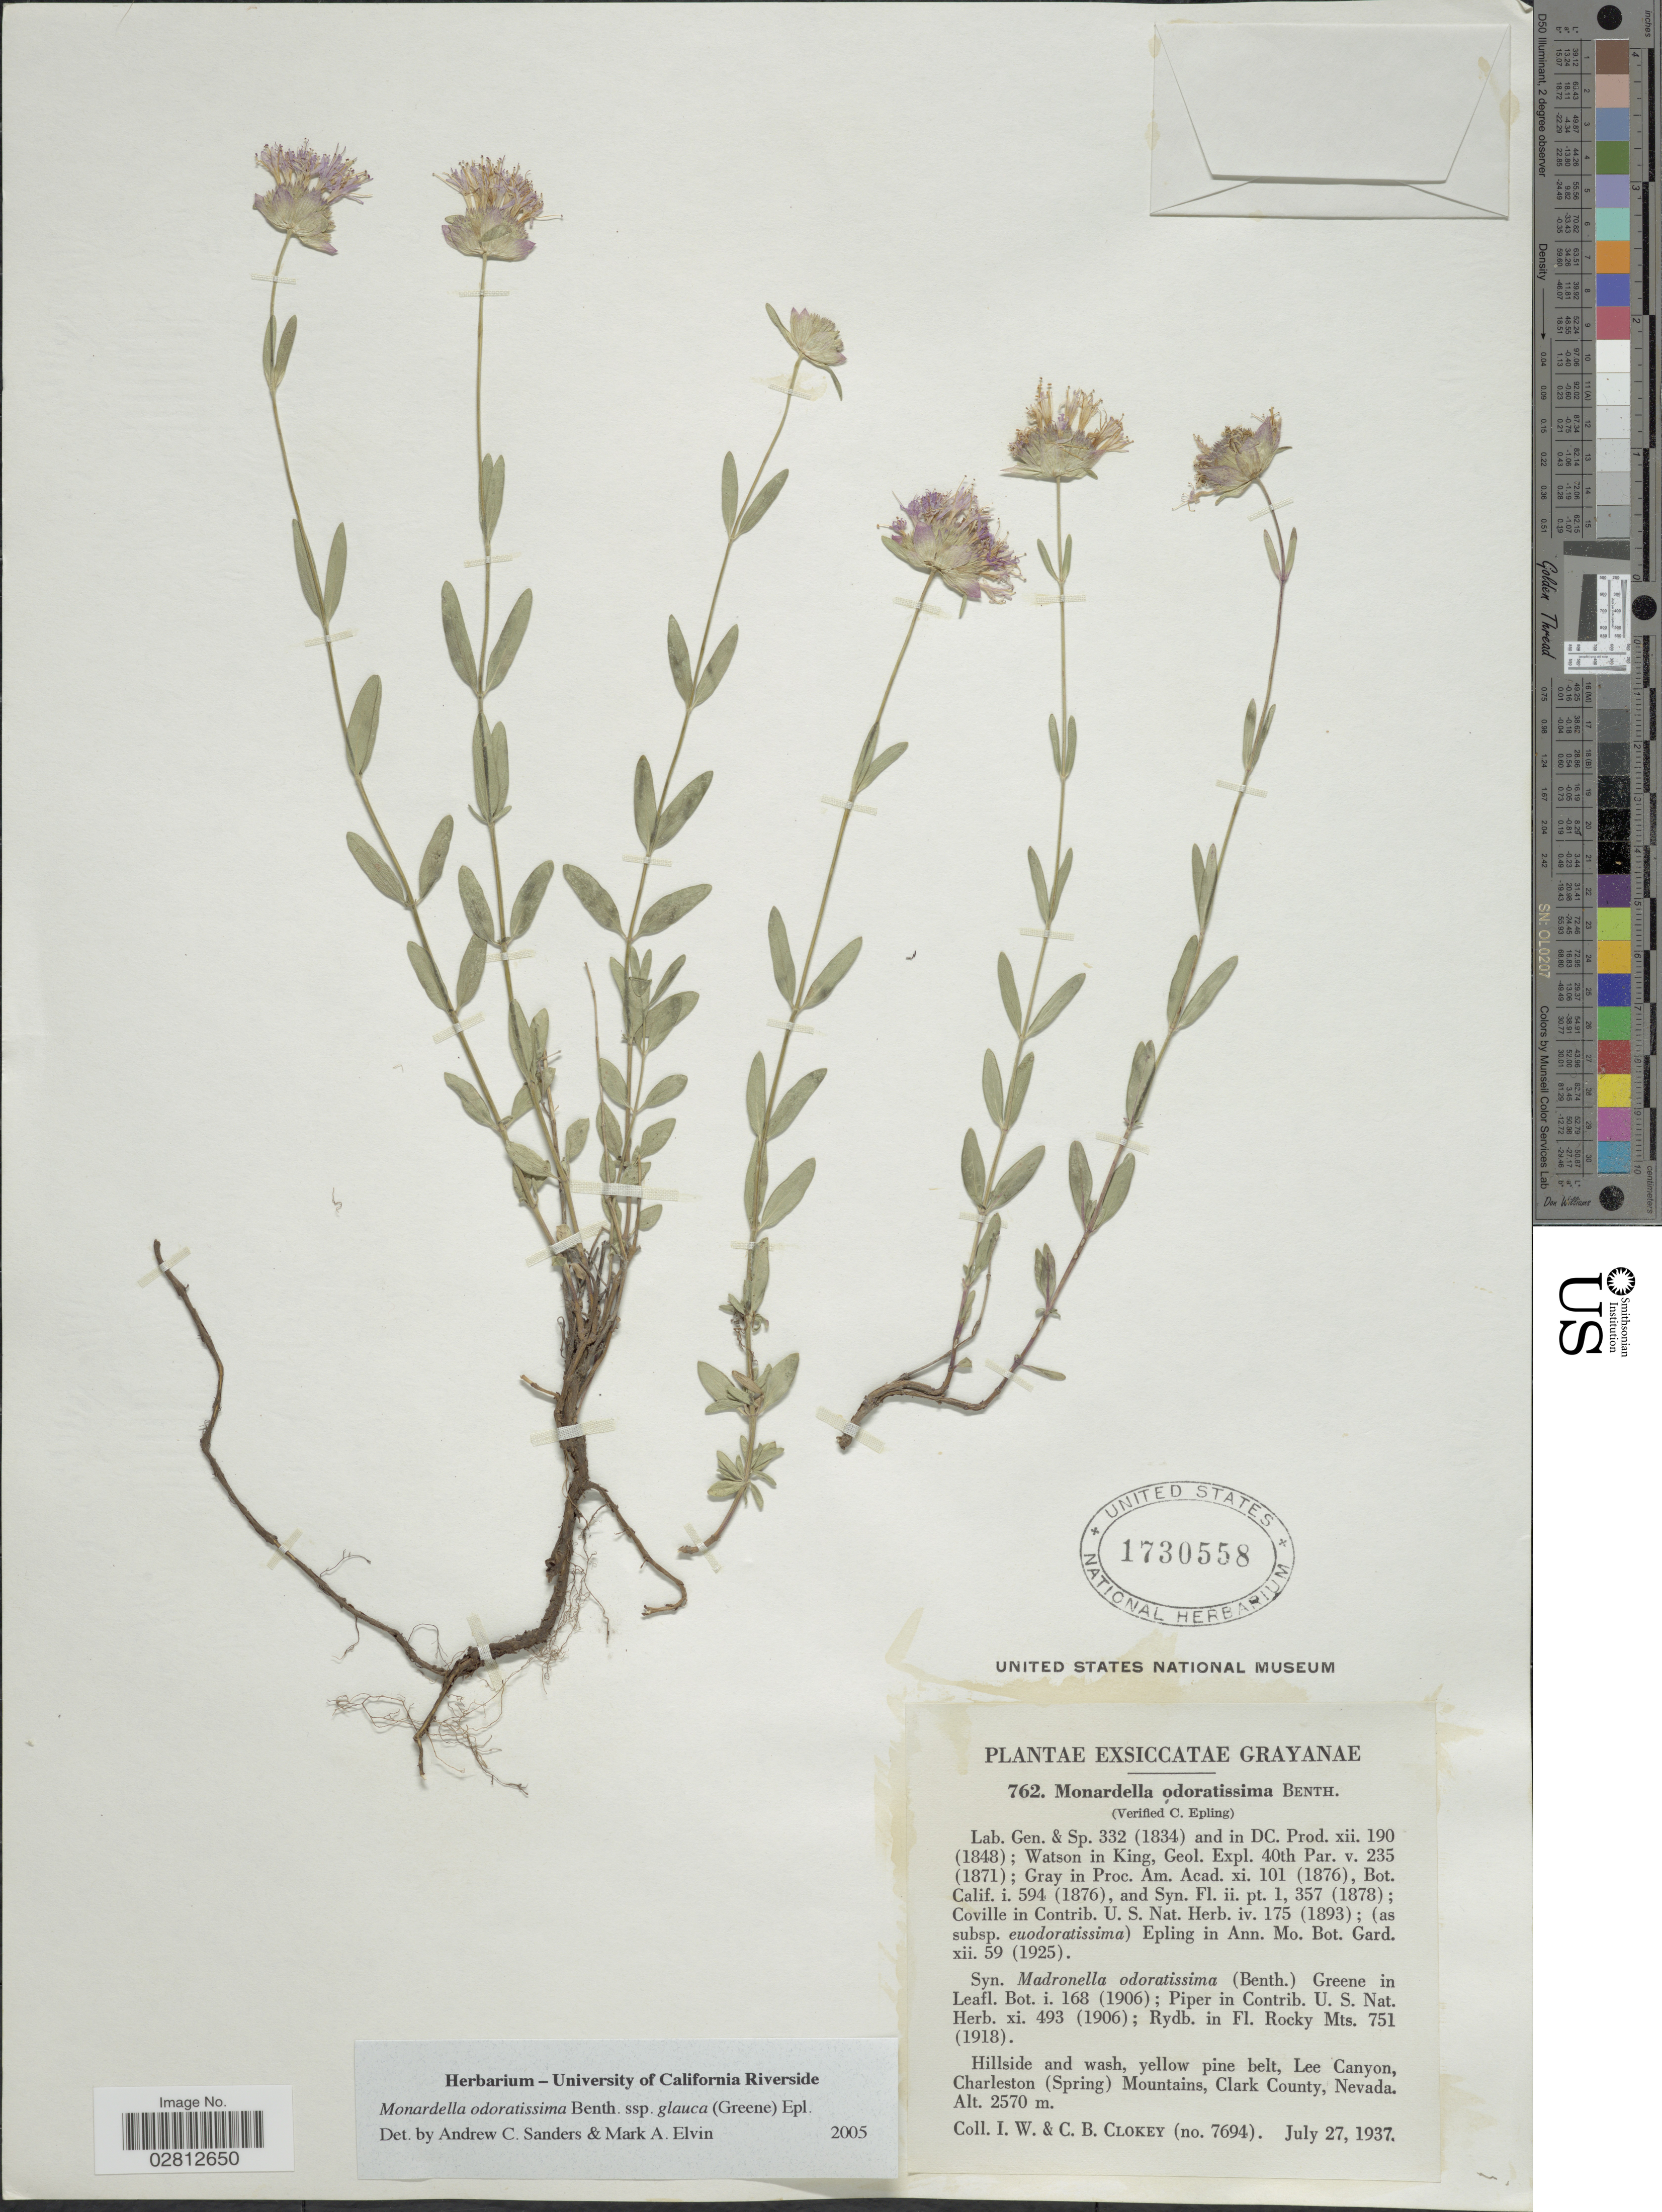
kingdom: Plantae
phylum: Tracheophyta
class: Magnoliopsida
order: Lamiales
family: Lamiaceae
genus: Monardella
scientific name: Monardella odoratissima subsp. glauca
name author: (Greene) Epling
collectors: I. W. Clokey & C. Clokey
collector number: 7694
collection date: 1937-07-27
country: United States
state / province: Nevada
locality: Grayanae, Lee Canyon, Charleston (Spring) Mountains, Clark County.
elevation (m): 2570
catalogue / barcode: US 1730558